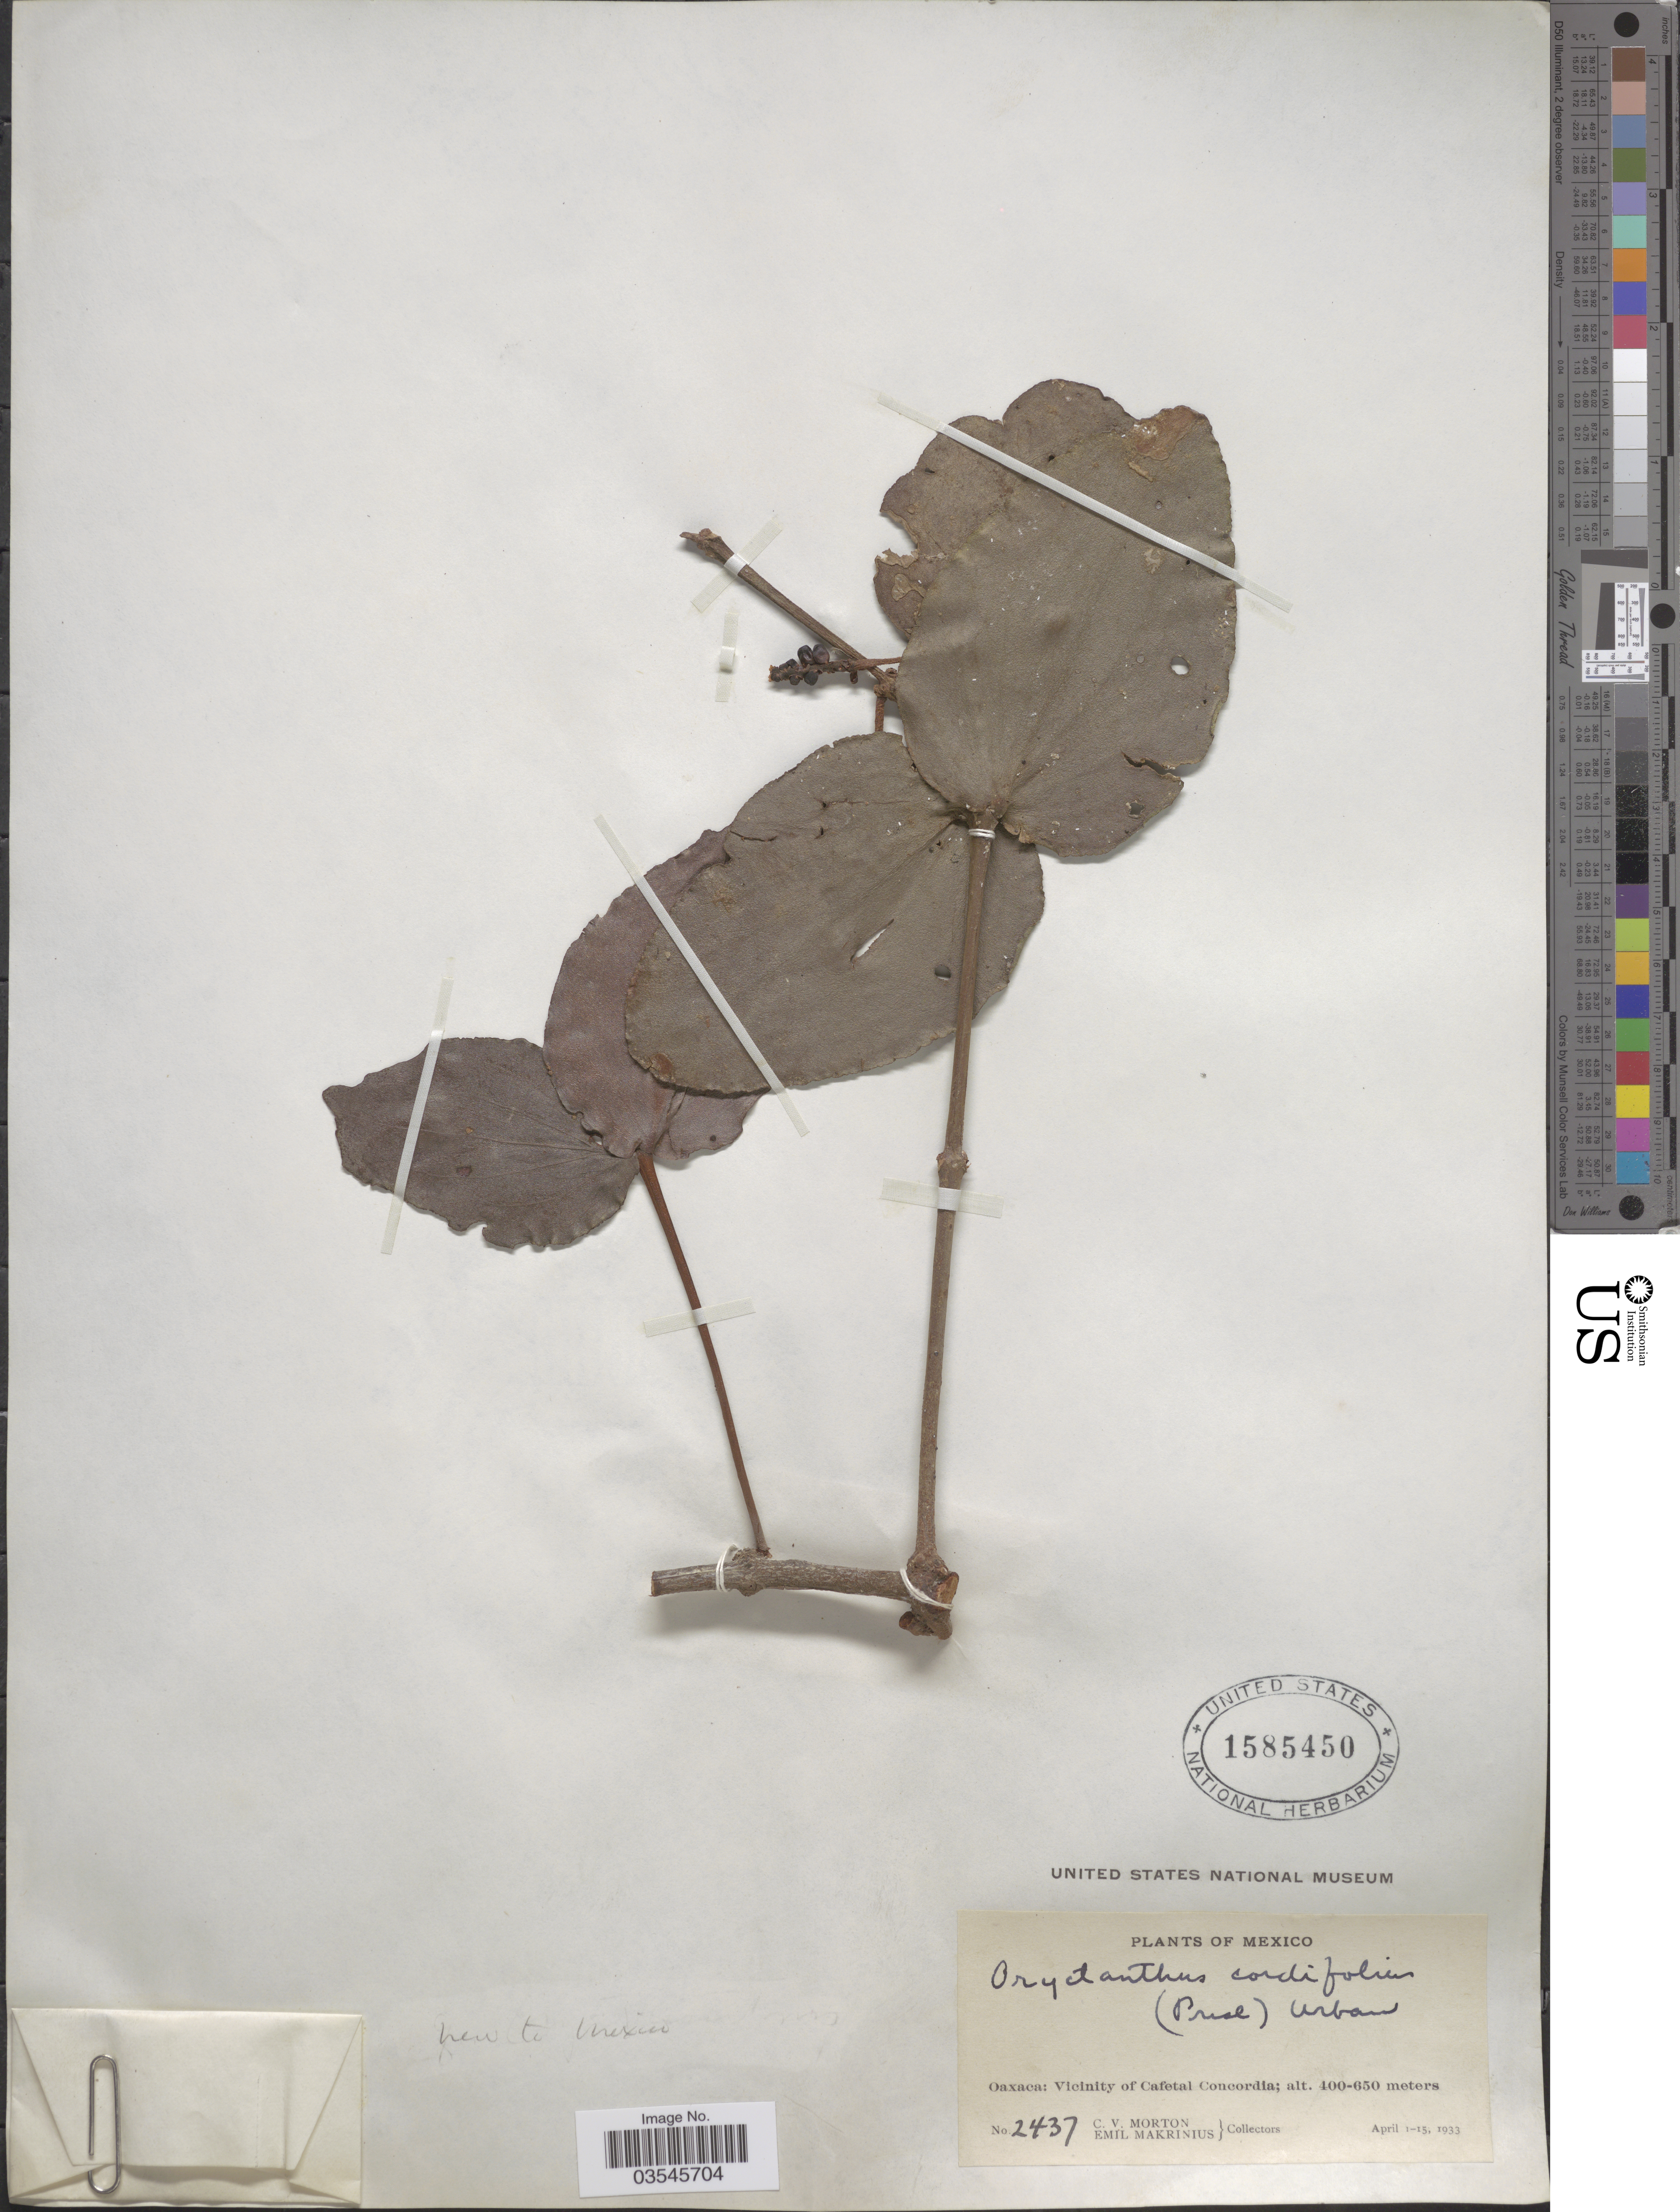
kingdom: Plantae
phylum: Tracheophyta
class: Magnoliopsida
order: Santalales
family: Loranthaceae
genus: Oryctanthus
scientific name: Oryctanthus cordifolius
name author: (C. Presl) Urb.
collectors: C. V. Morton & E. Makrinius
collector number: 2437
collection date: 1933-04-01/1933-04-15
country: Mexico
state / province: Oaxaca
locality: Vicinity of Cafetal Concordia.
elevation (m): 400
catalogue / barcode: US 1585450